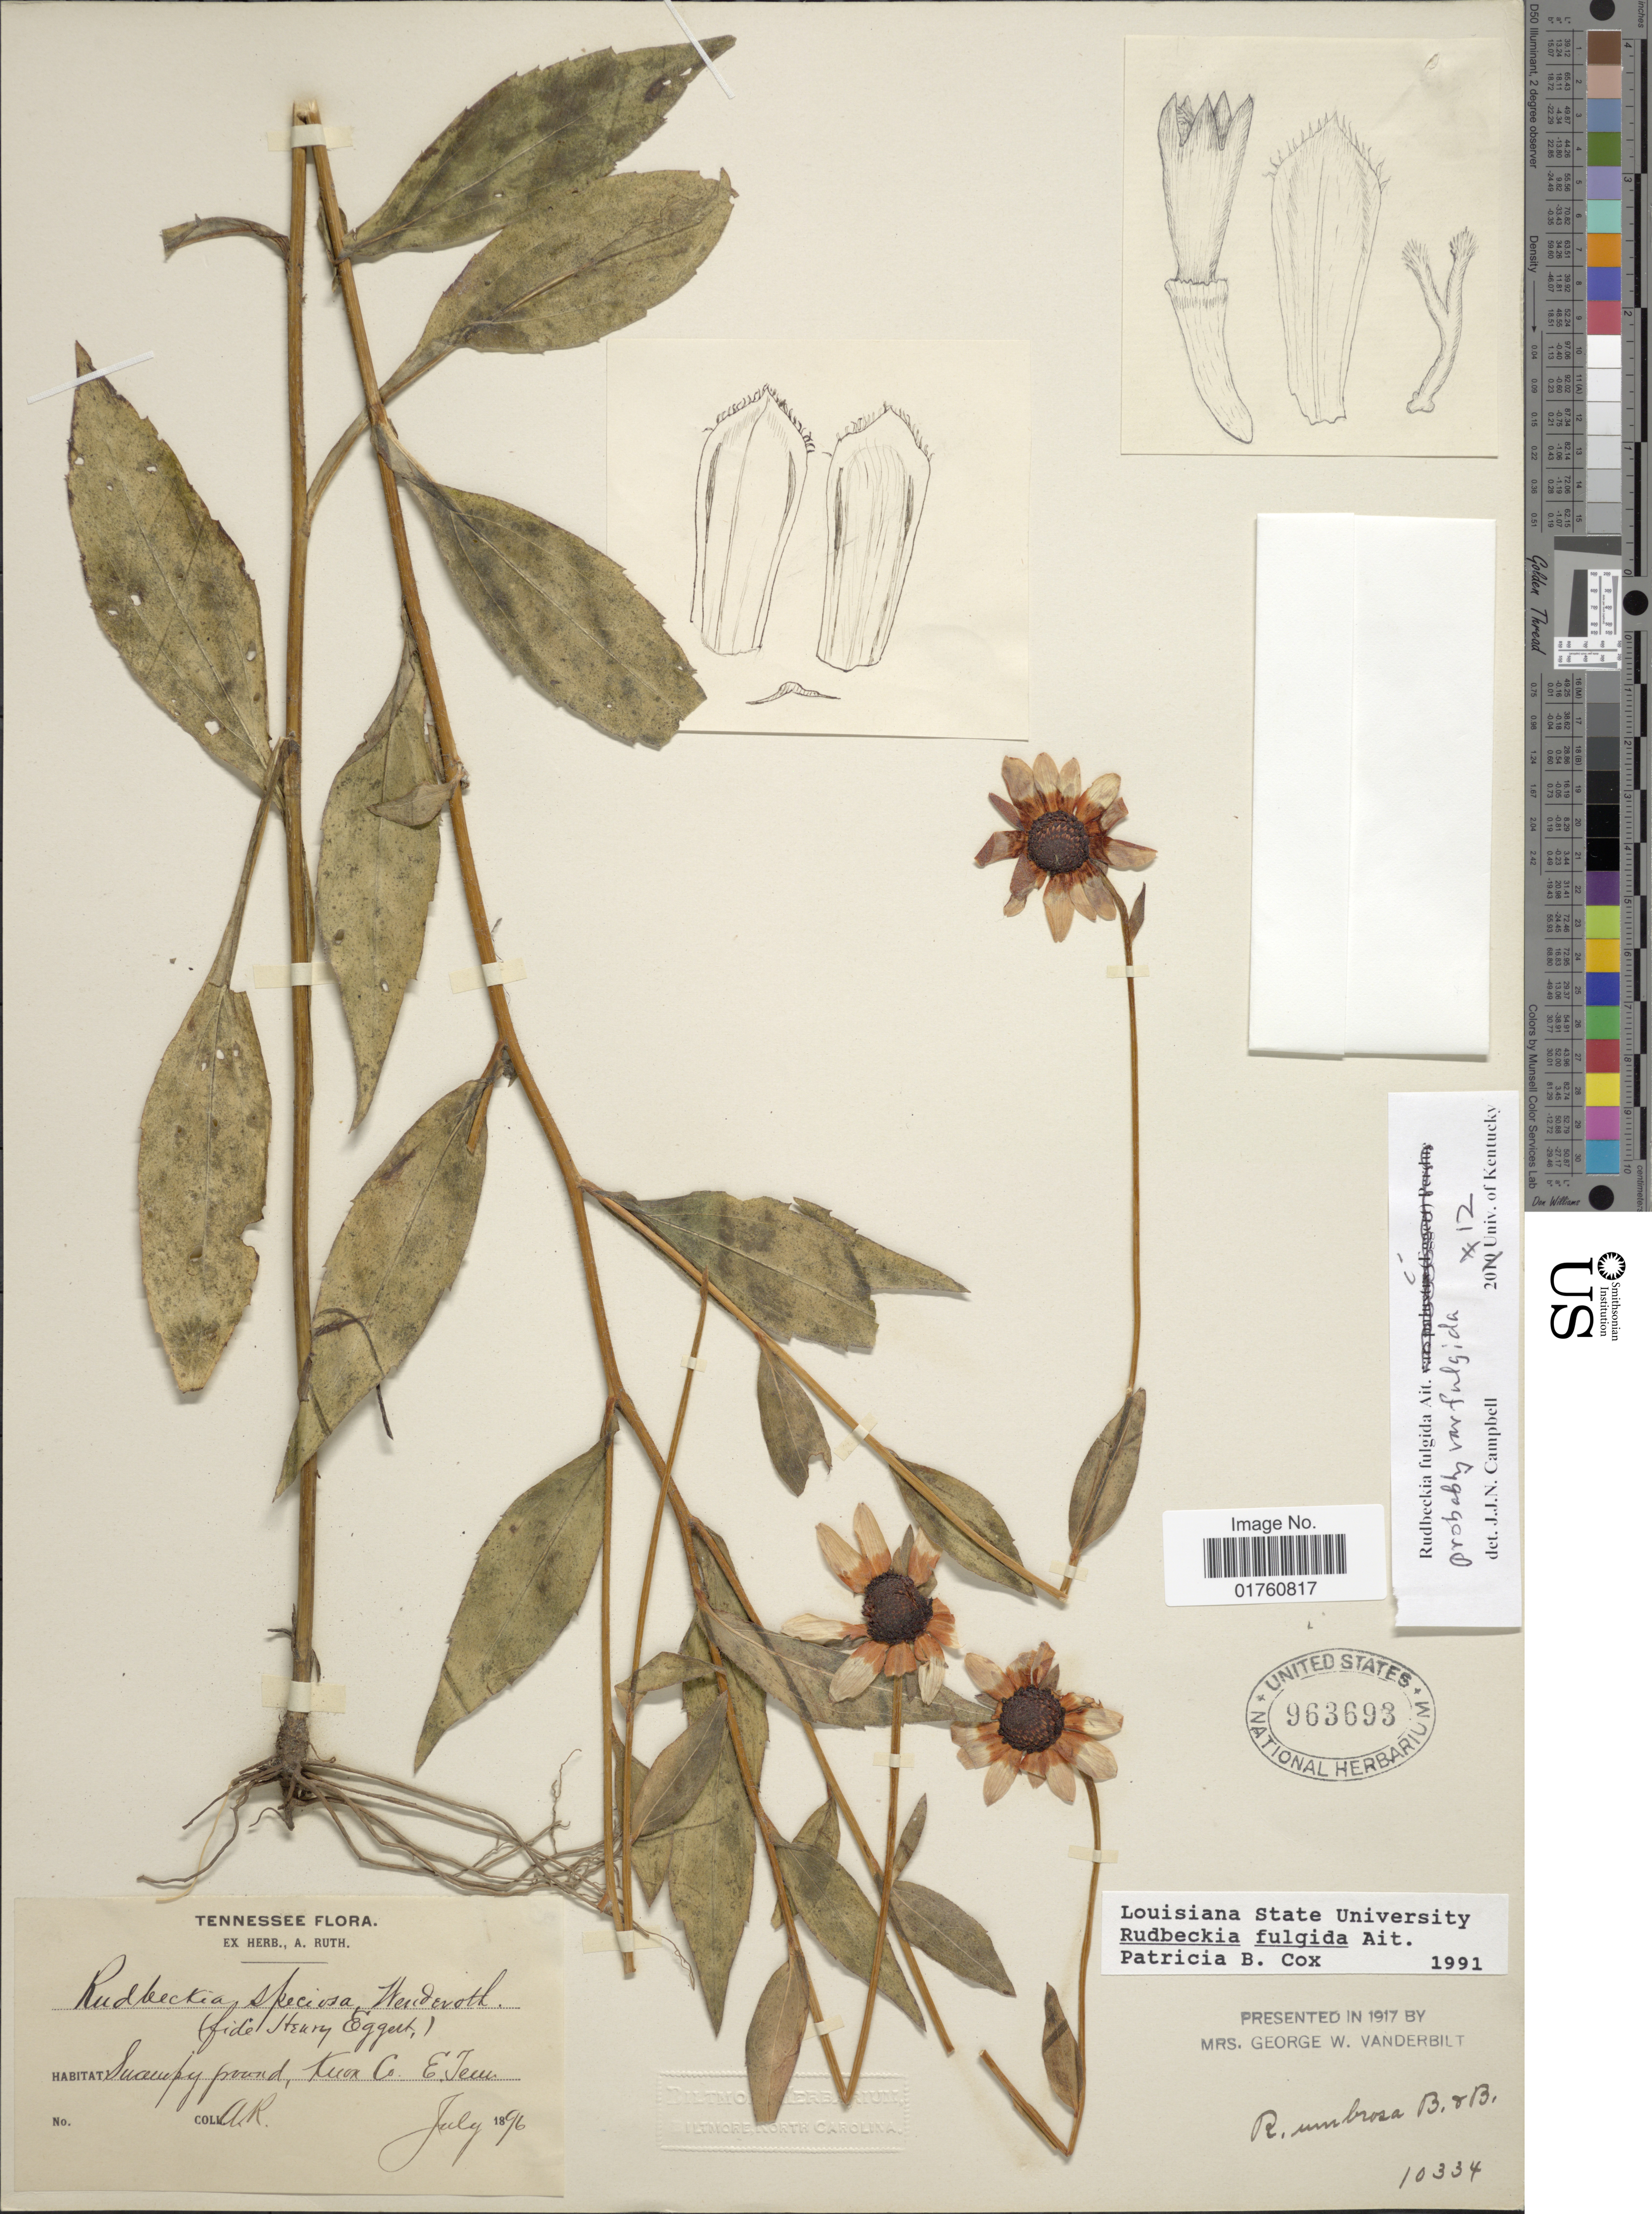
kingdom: Plantae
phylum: Tracheophyta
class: Magnoliopsida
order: Asterales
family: Asteraceae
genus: Rudbeckia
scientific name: Rudbeckia fulgida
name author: Aiton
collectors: A. Ruth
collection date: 1896-07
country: United States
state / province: Tennessee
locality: Swampy pound, Knox Co, E. Tenn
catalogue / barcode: US 963693